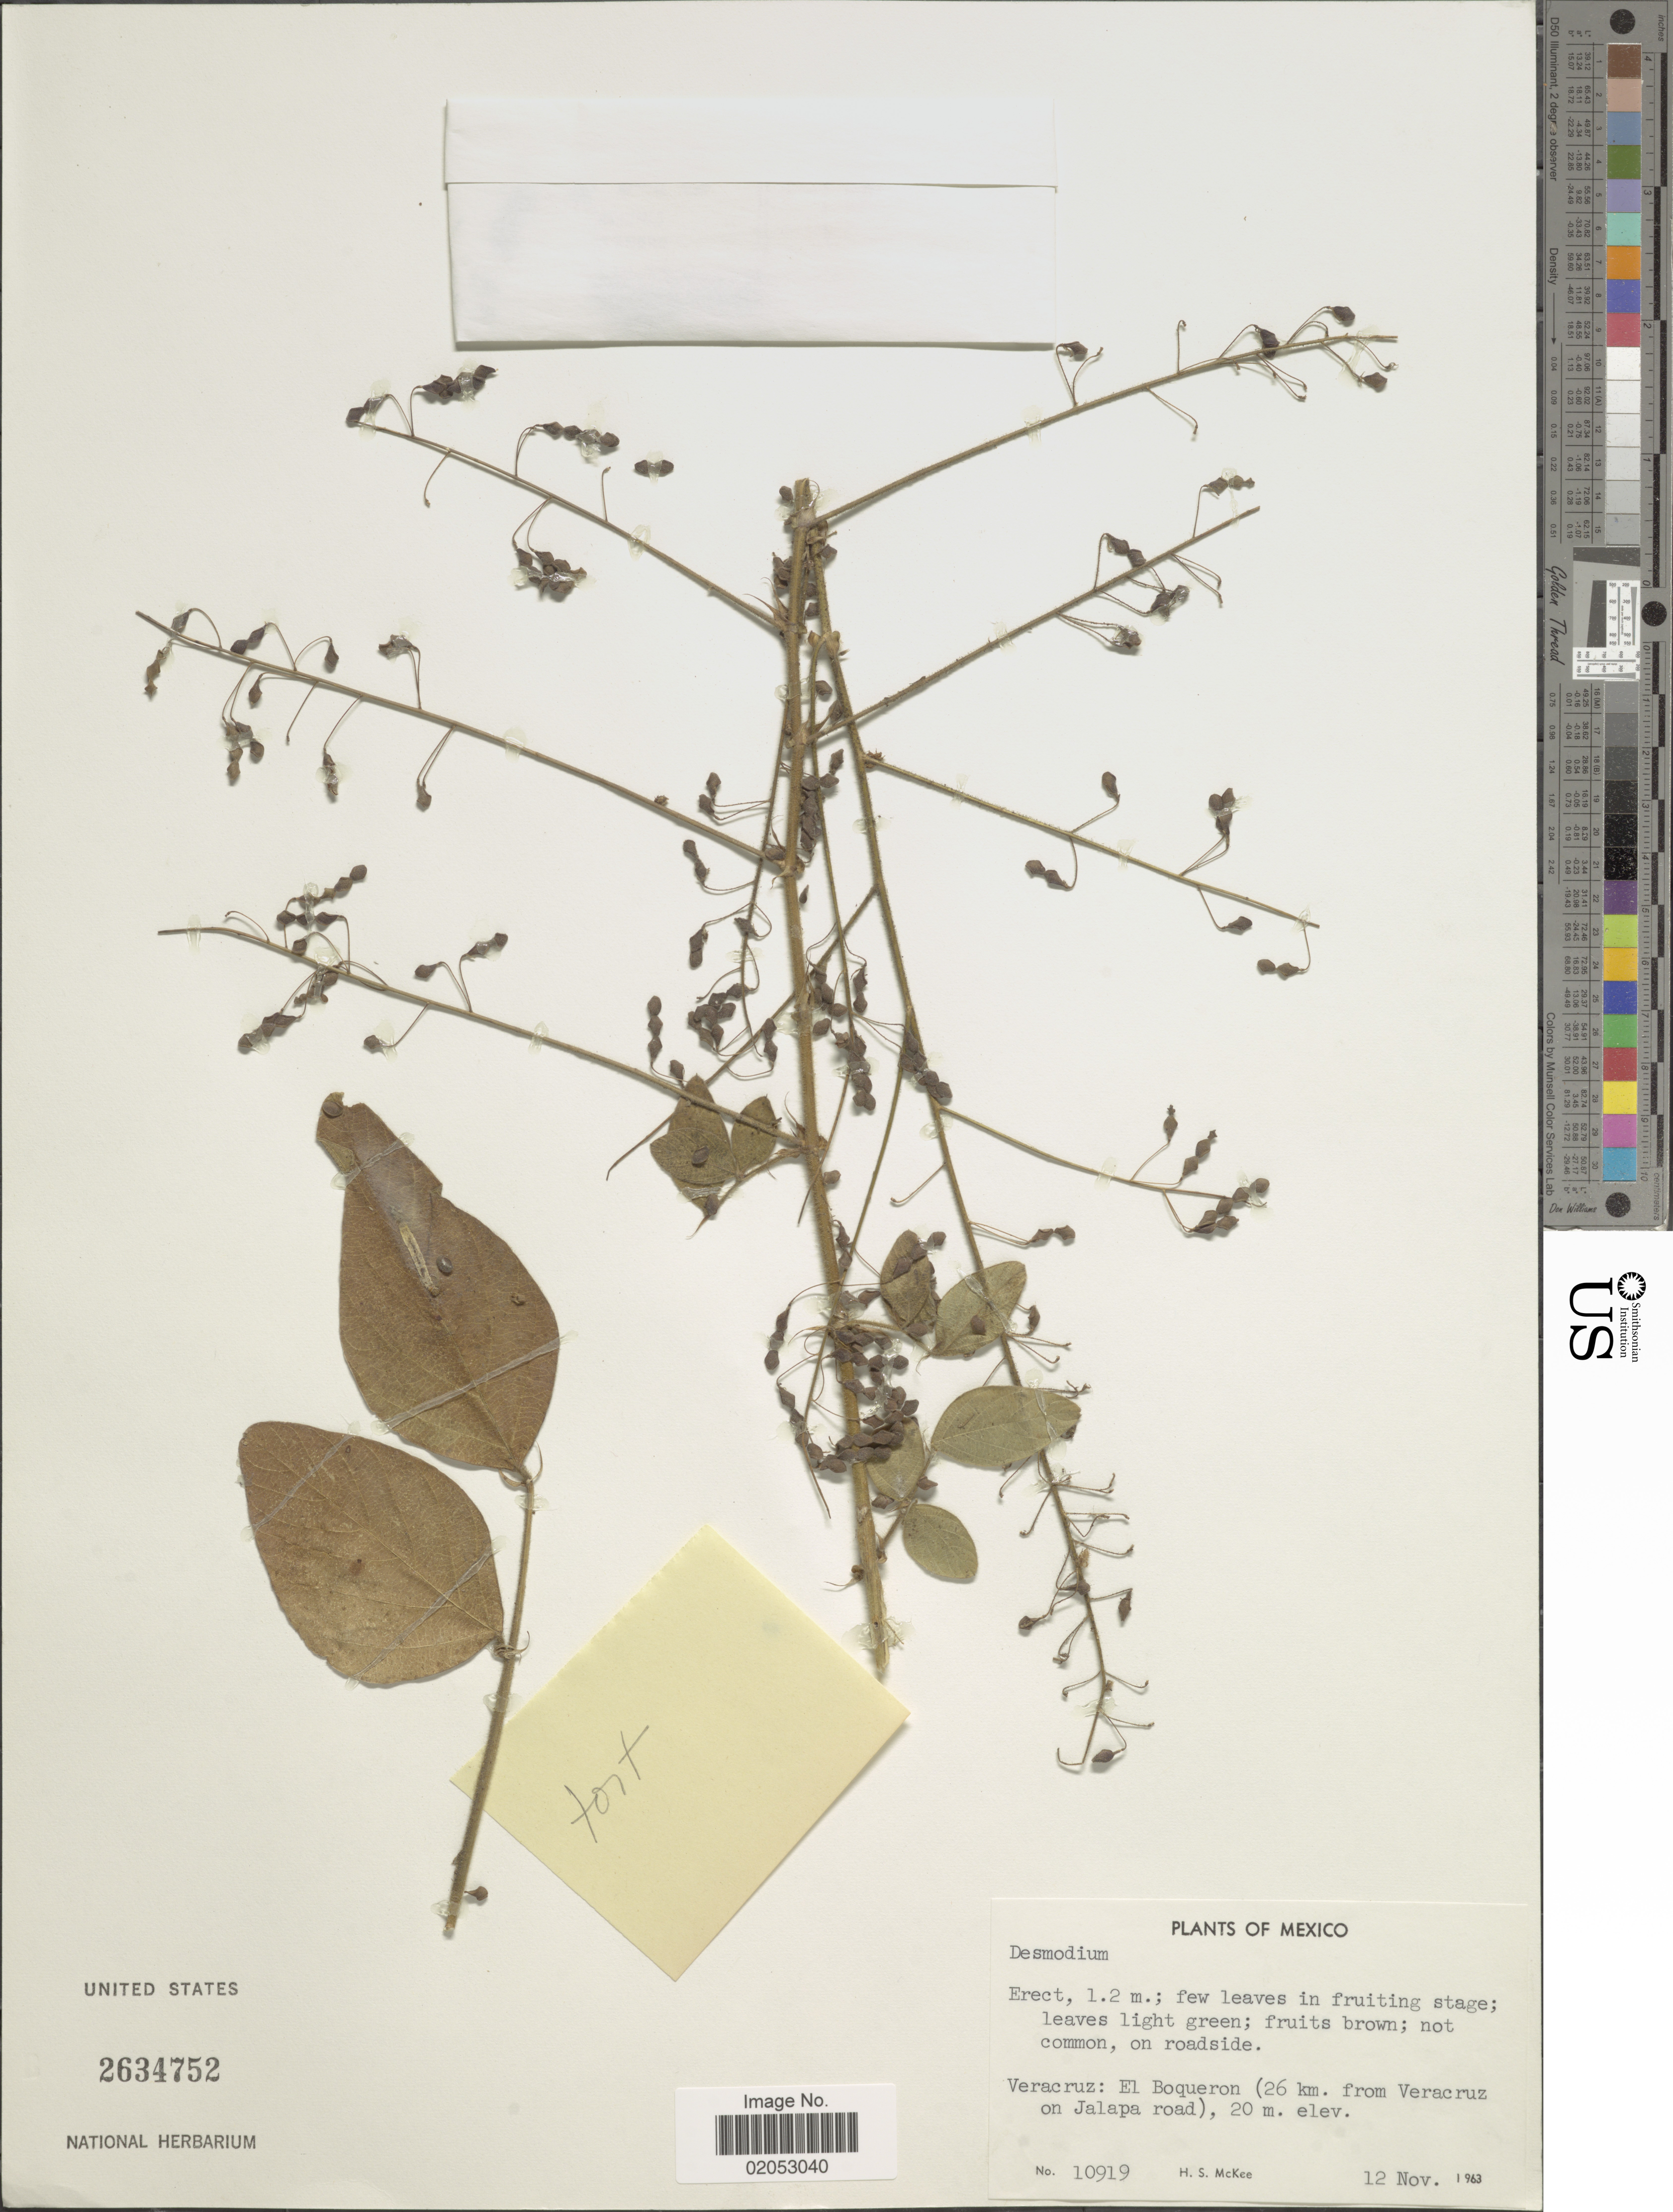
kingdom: Plantae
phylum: Tracheophyta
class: Magnoliopsida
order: Fabales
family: Fabaceae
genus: Desmodium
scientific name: Desmodium tortuosum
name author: (Sw.) DC.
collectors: H. S. McKee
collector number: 10919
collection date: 1963-11-12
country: Mexico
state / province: Veracruz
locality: Veracruz: El Boqueron (26 km. from Veracruz on Jalapa road)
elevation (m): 20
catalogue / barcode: US 2634752